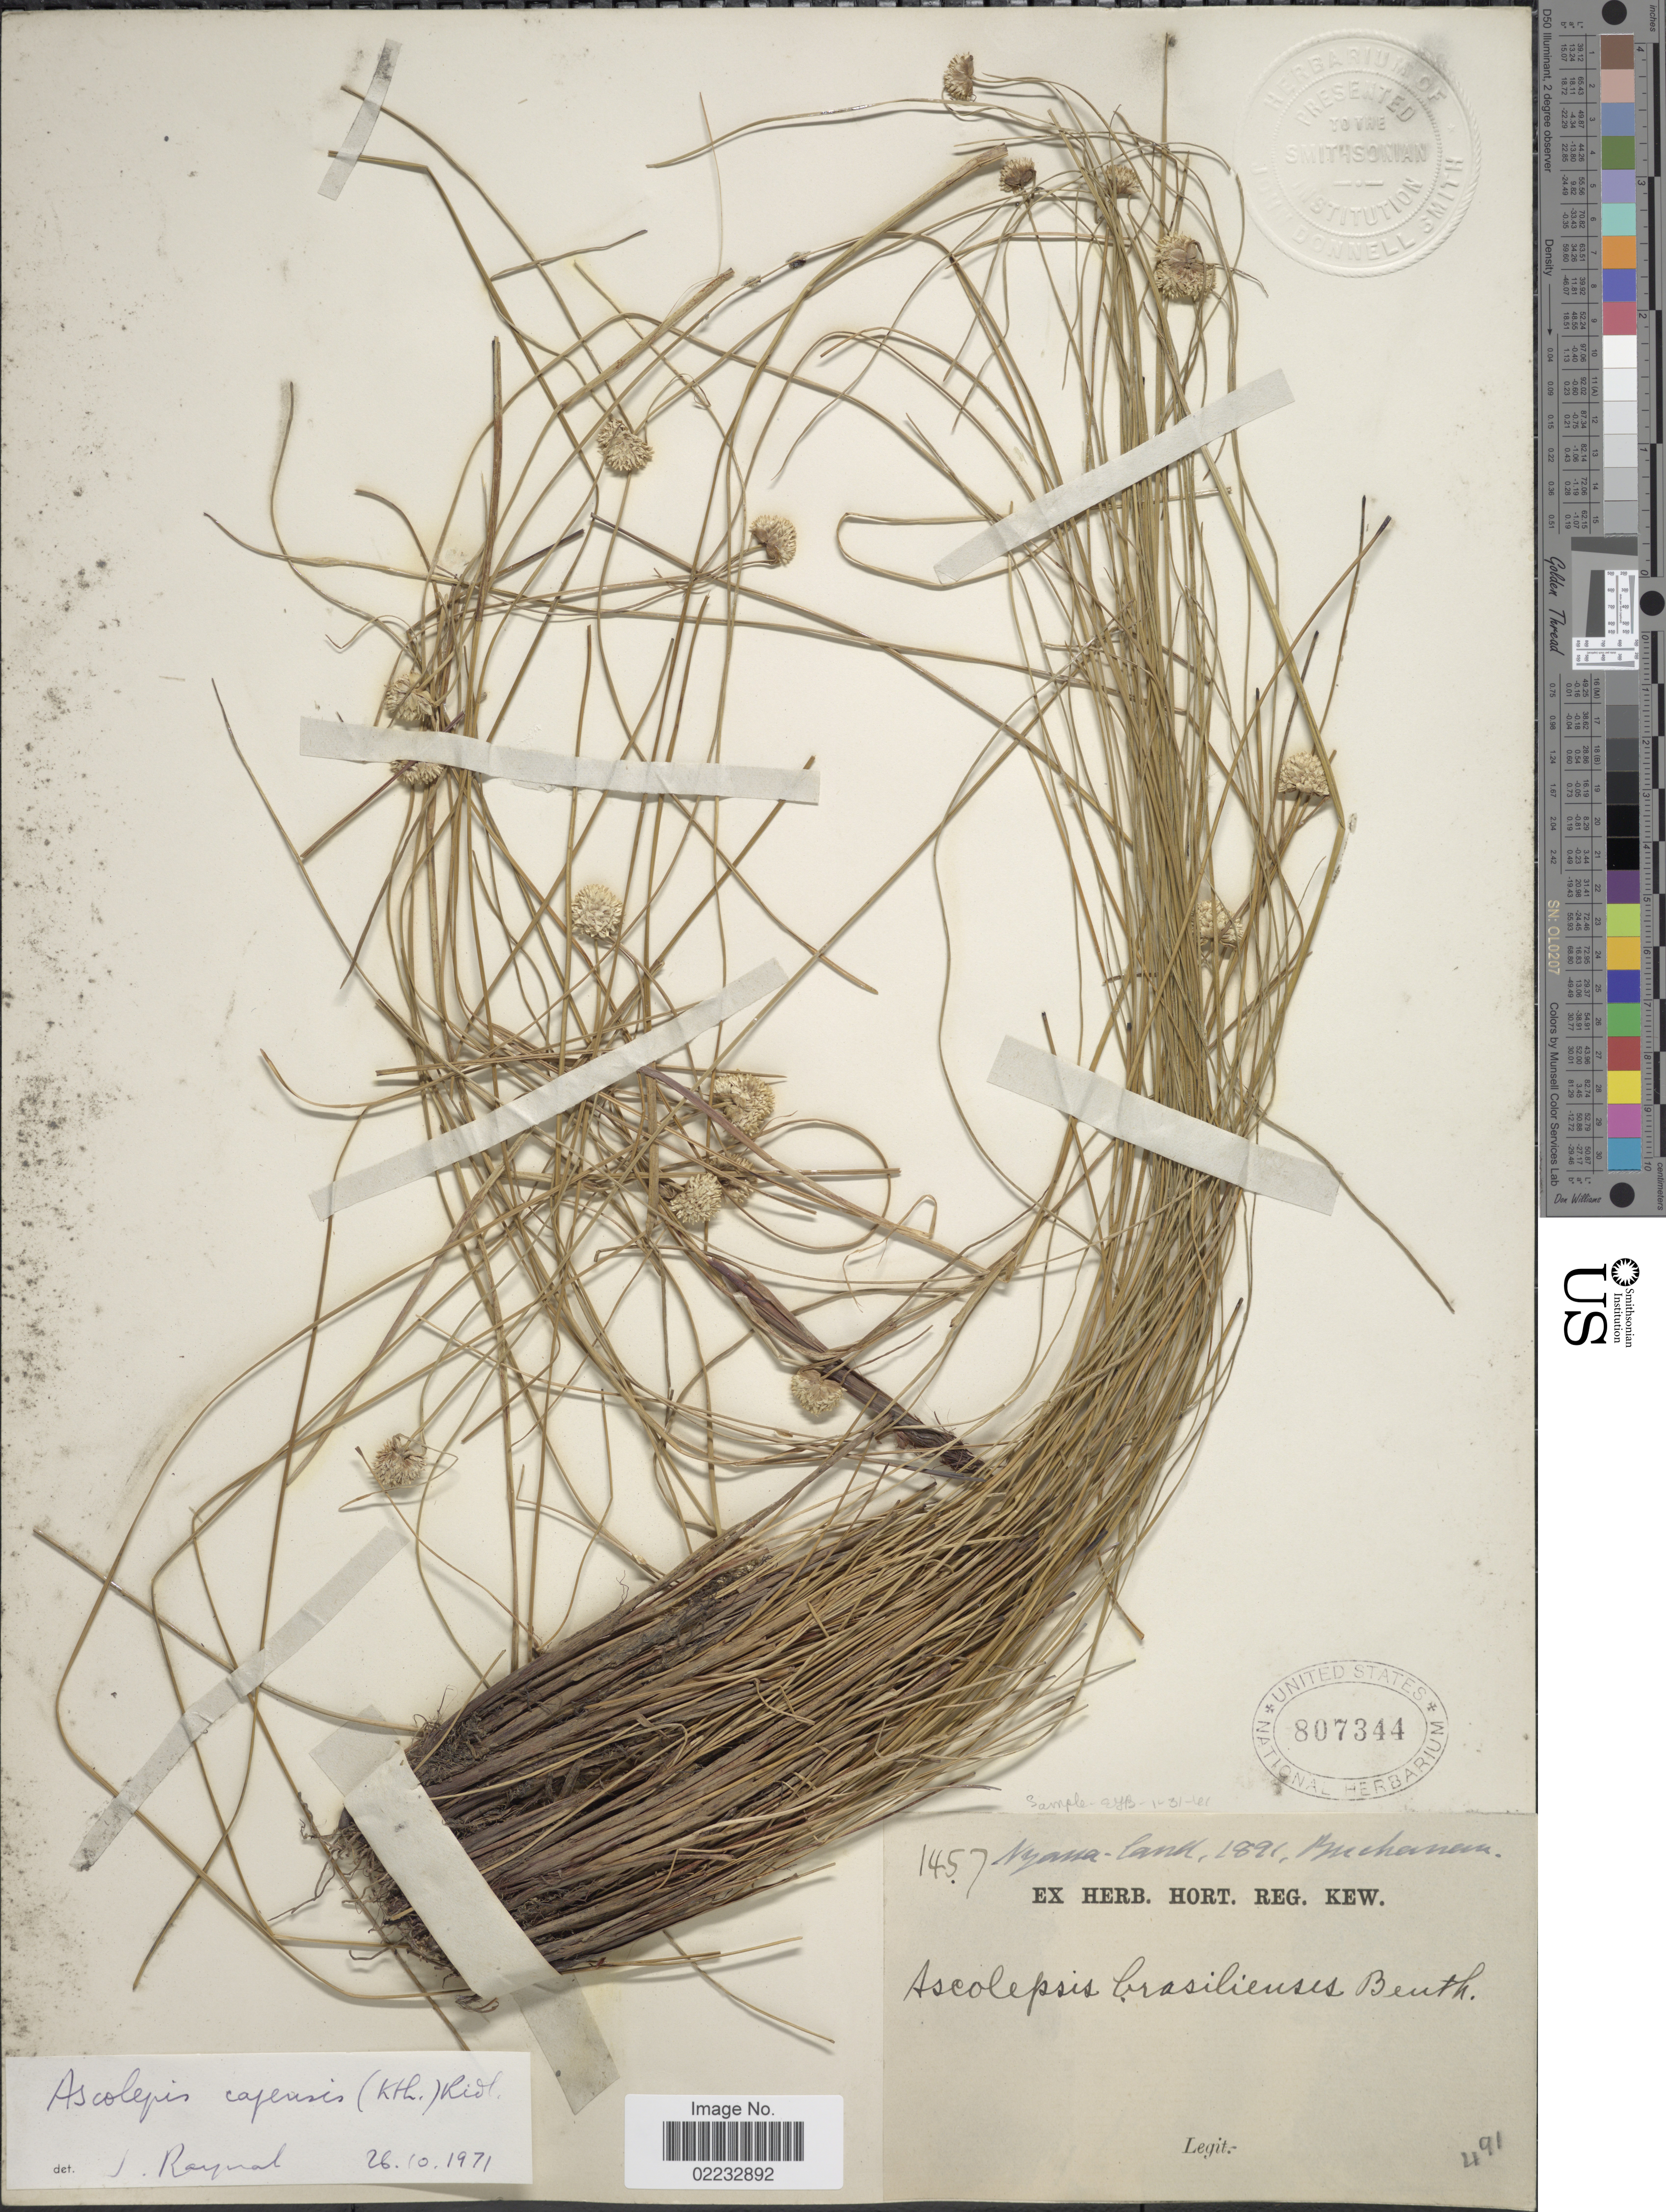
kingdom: Plantae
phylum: Tracheophyta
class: Liliopsida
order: Poales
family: Cyperaceae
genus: Cyperus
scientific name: Cyperus ascocapensis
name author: Bauters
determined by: Strong, M. T., (US), Smithsonian Institution - National Museum of Natural History (UNITED STATES)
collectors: -. Buchanan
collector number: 1457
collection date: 1891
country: Malawi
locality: Nyassa-land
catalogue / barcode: US 807344